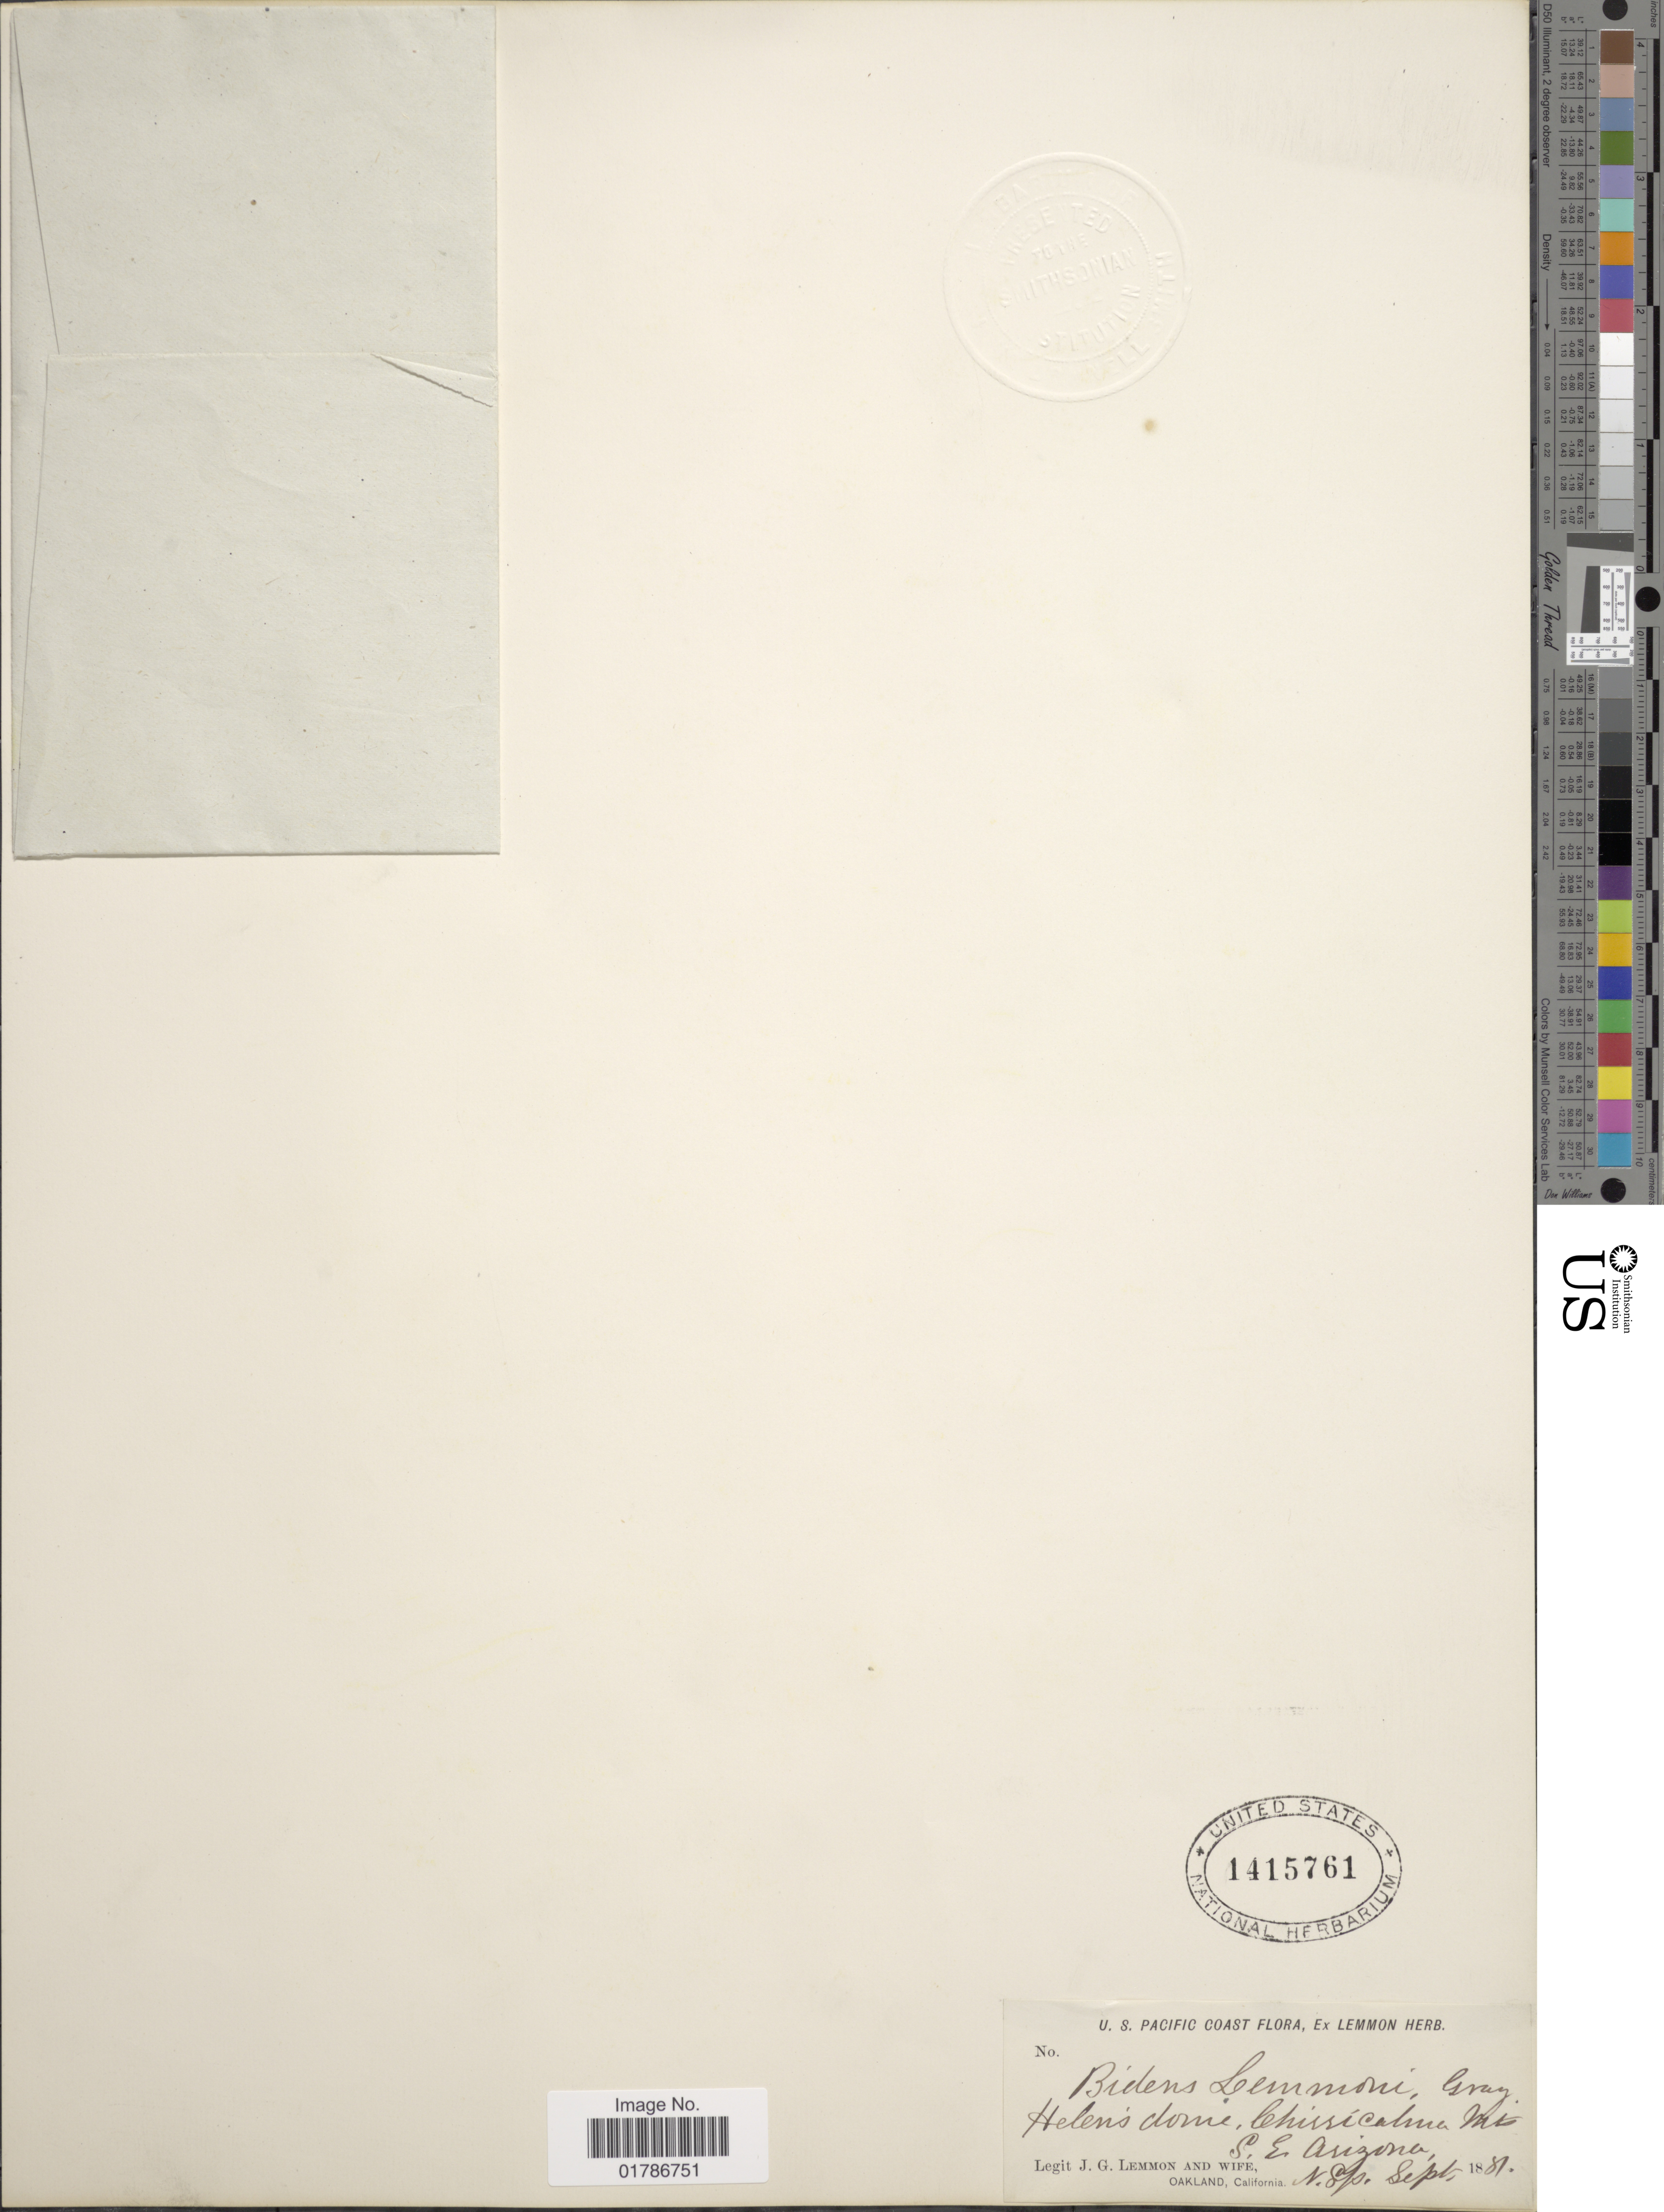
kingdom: Plantae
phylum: Tracheophyta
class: Magnoliopsida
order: Asterales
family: Asteraceae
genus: Bidens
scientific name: Bidens lemmonii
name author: A. Gray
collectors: J. Lemmon & Mrs. J. G. Lemmon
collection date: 1881-09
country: United States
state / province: Arizona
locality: Helens dome, lehirri cahua mts, S. E. Arizona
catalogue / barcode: US 1415761